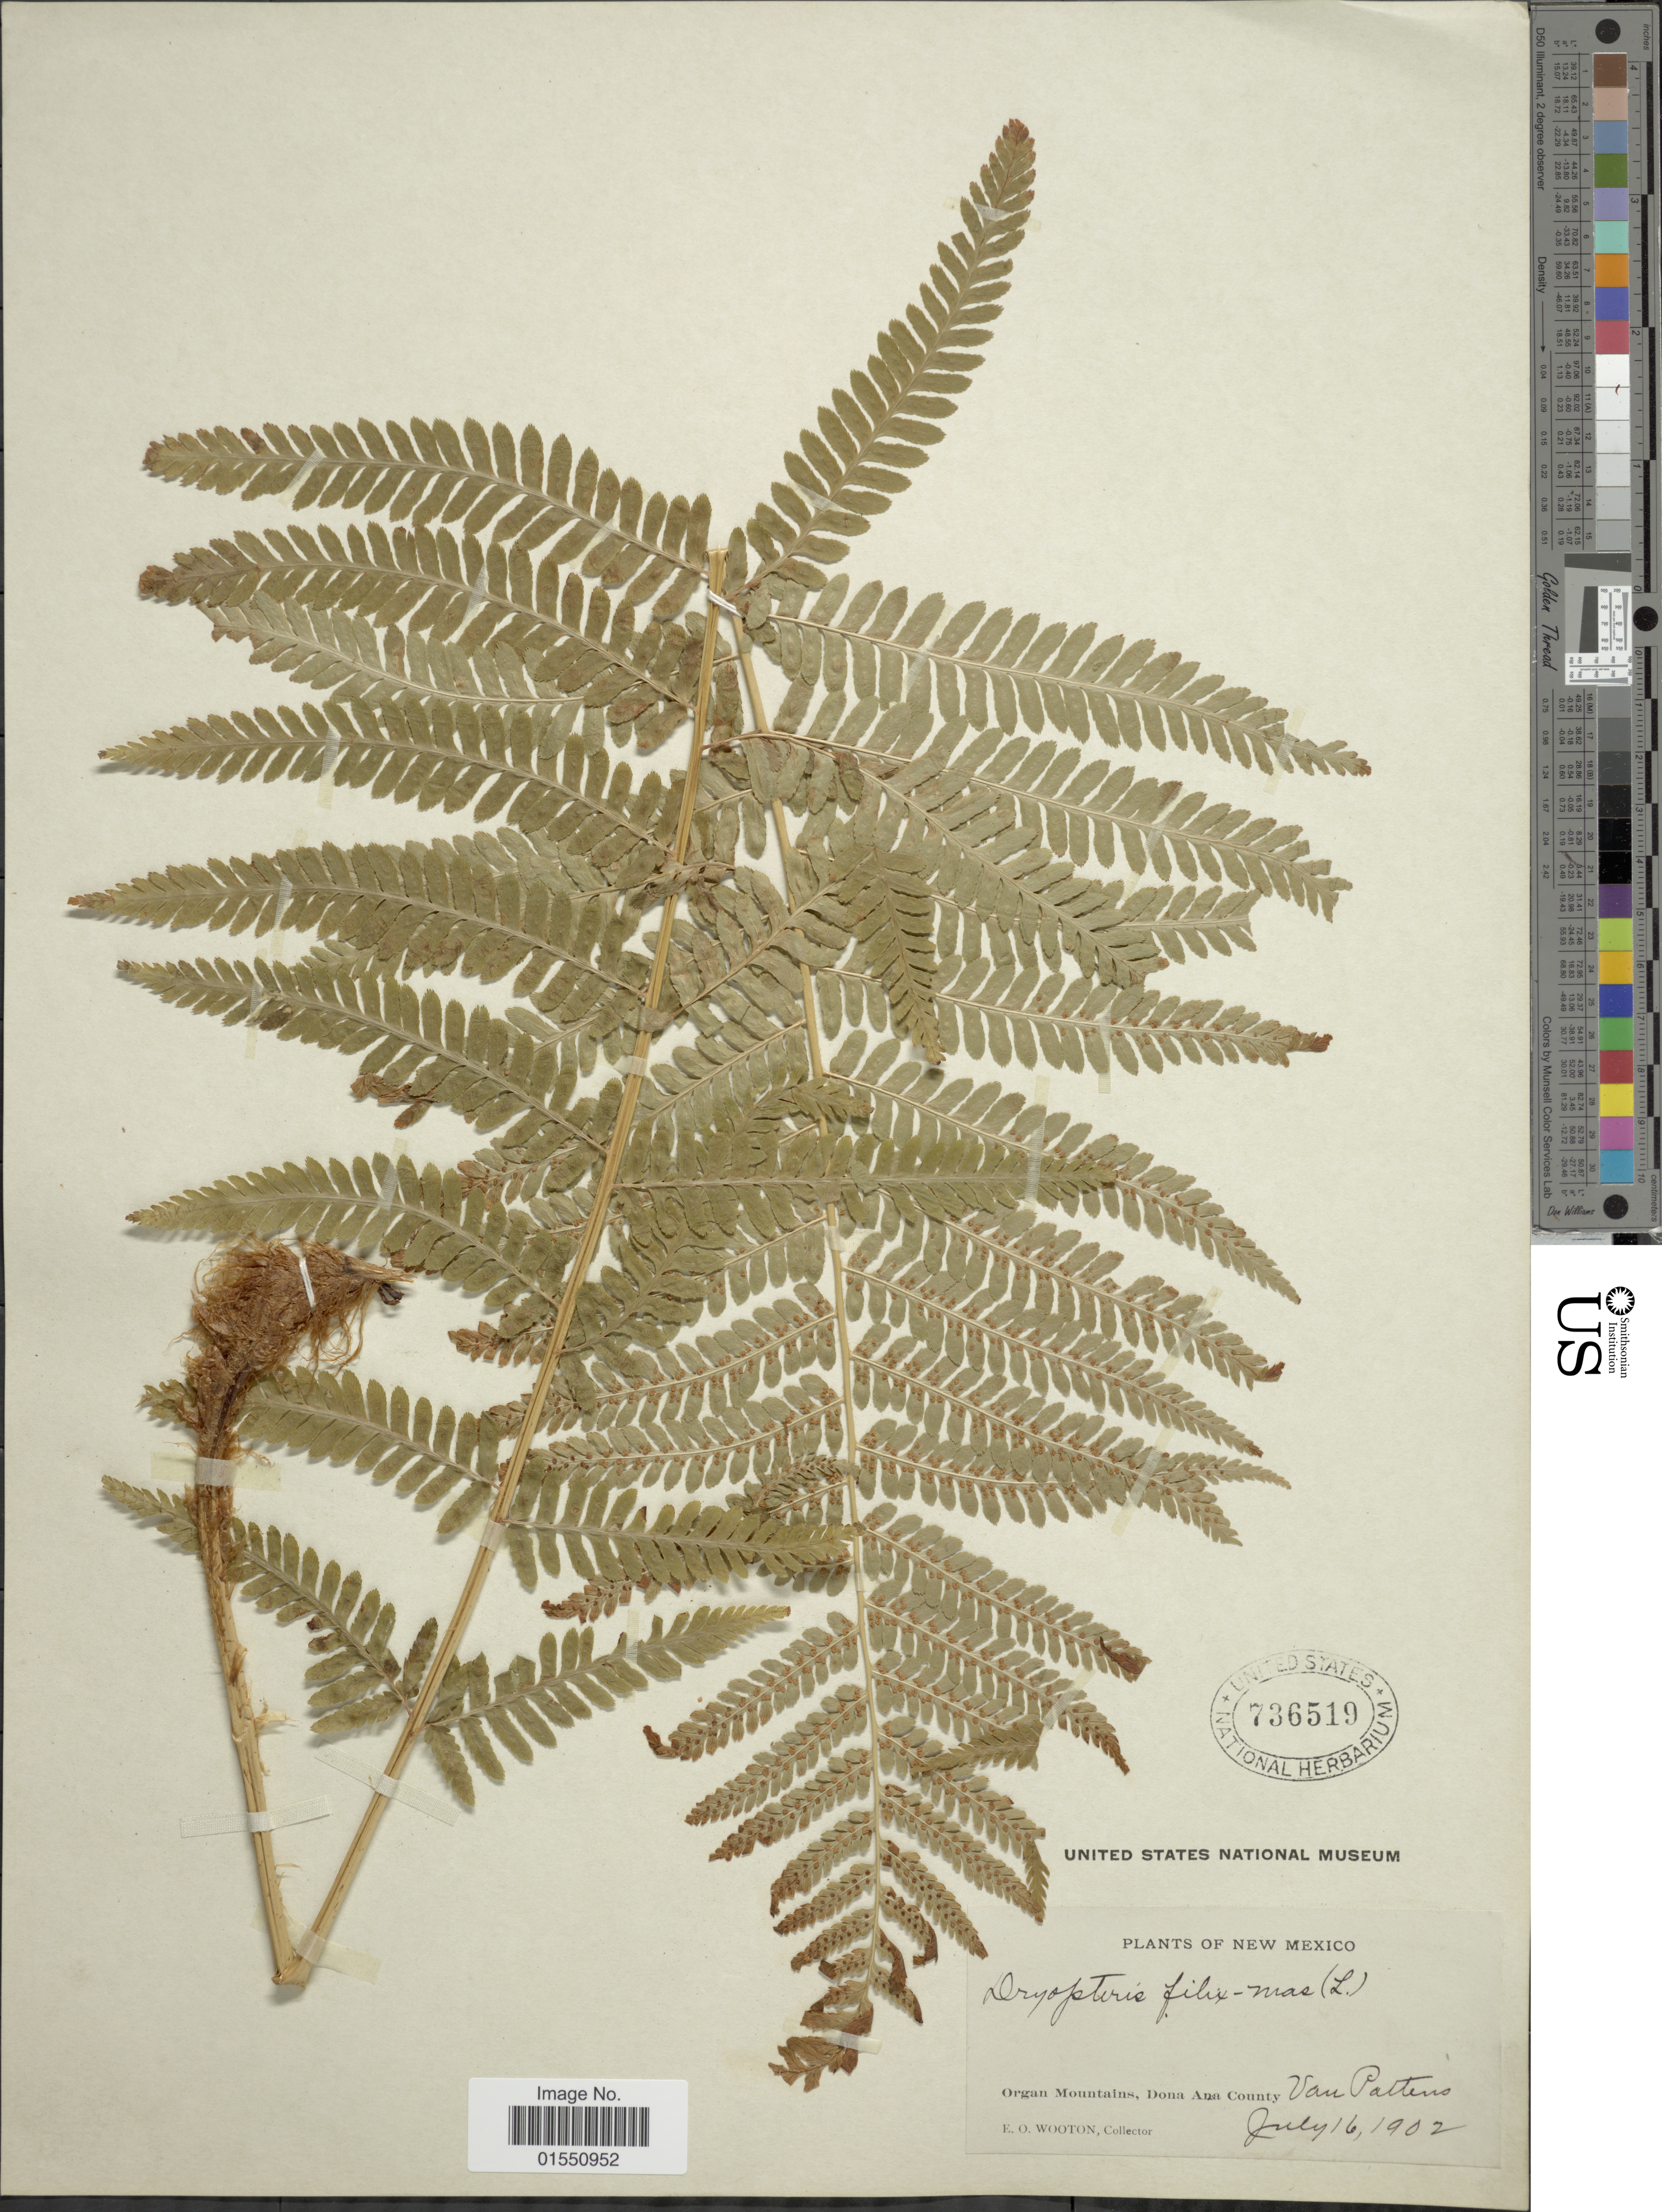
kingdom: Plantae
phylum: Tracheophyta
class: Polypodiopsida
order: Polypodiales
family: Dryopteridaceae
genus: Dryopteris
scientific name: Dryopteris filix-mas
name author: (L.) Schott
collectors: E. O. Wooton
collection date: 1902-07-16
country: United States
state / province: New Mexico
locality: Organ Mountains, Dona Ana County. Van Pattens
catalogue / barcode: US 736519